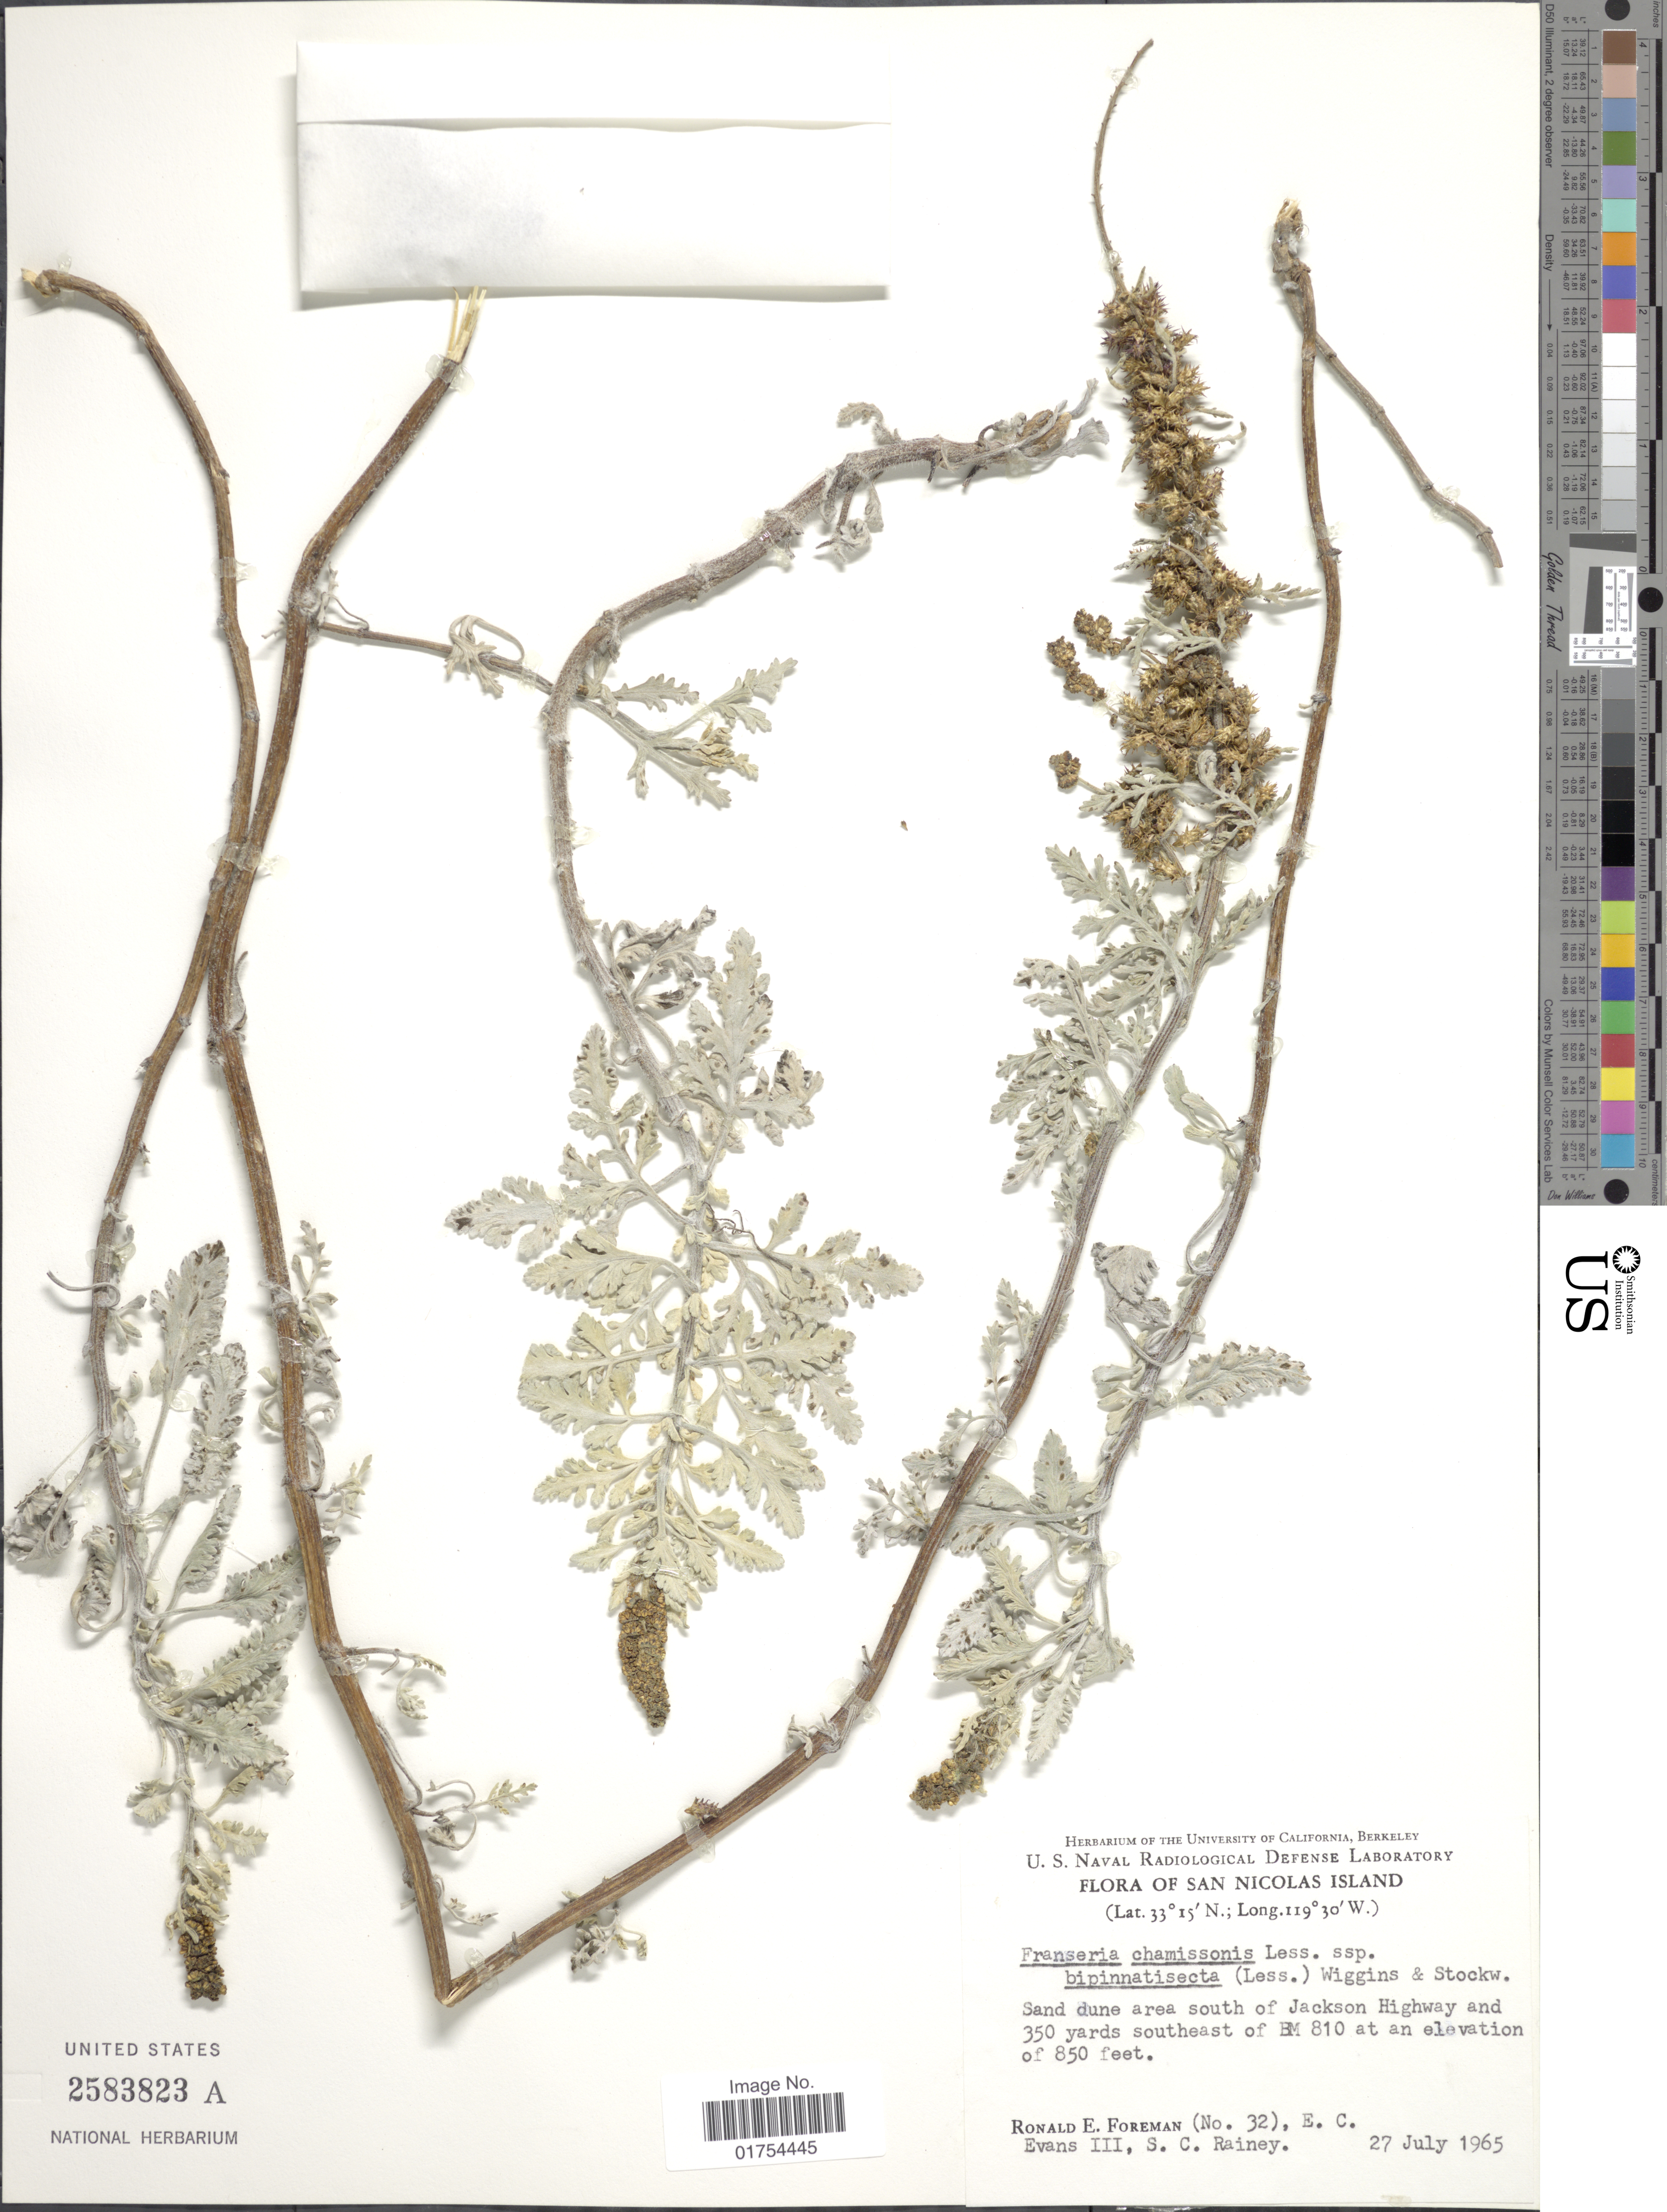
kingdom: Plantae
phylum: Tracheophyta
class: Magnoliopsida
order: Asterales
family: Asteraceae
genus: Franseria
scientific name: Franseria chamissonis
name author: Less.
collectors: R. Foreman, E. C. Evans & S. C. Rainey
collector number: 32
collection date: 1965-07-27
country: United States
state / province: California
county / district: Ventura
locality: San Nicolas Island, San dune area south of Jackson Highway and 350 yards southeast of B< 810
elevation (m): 259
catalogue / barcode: US 2583823A